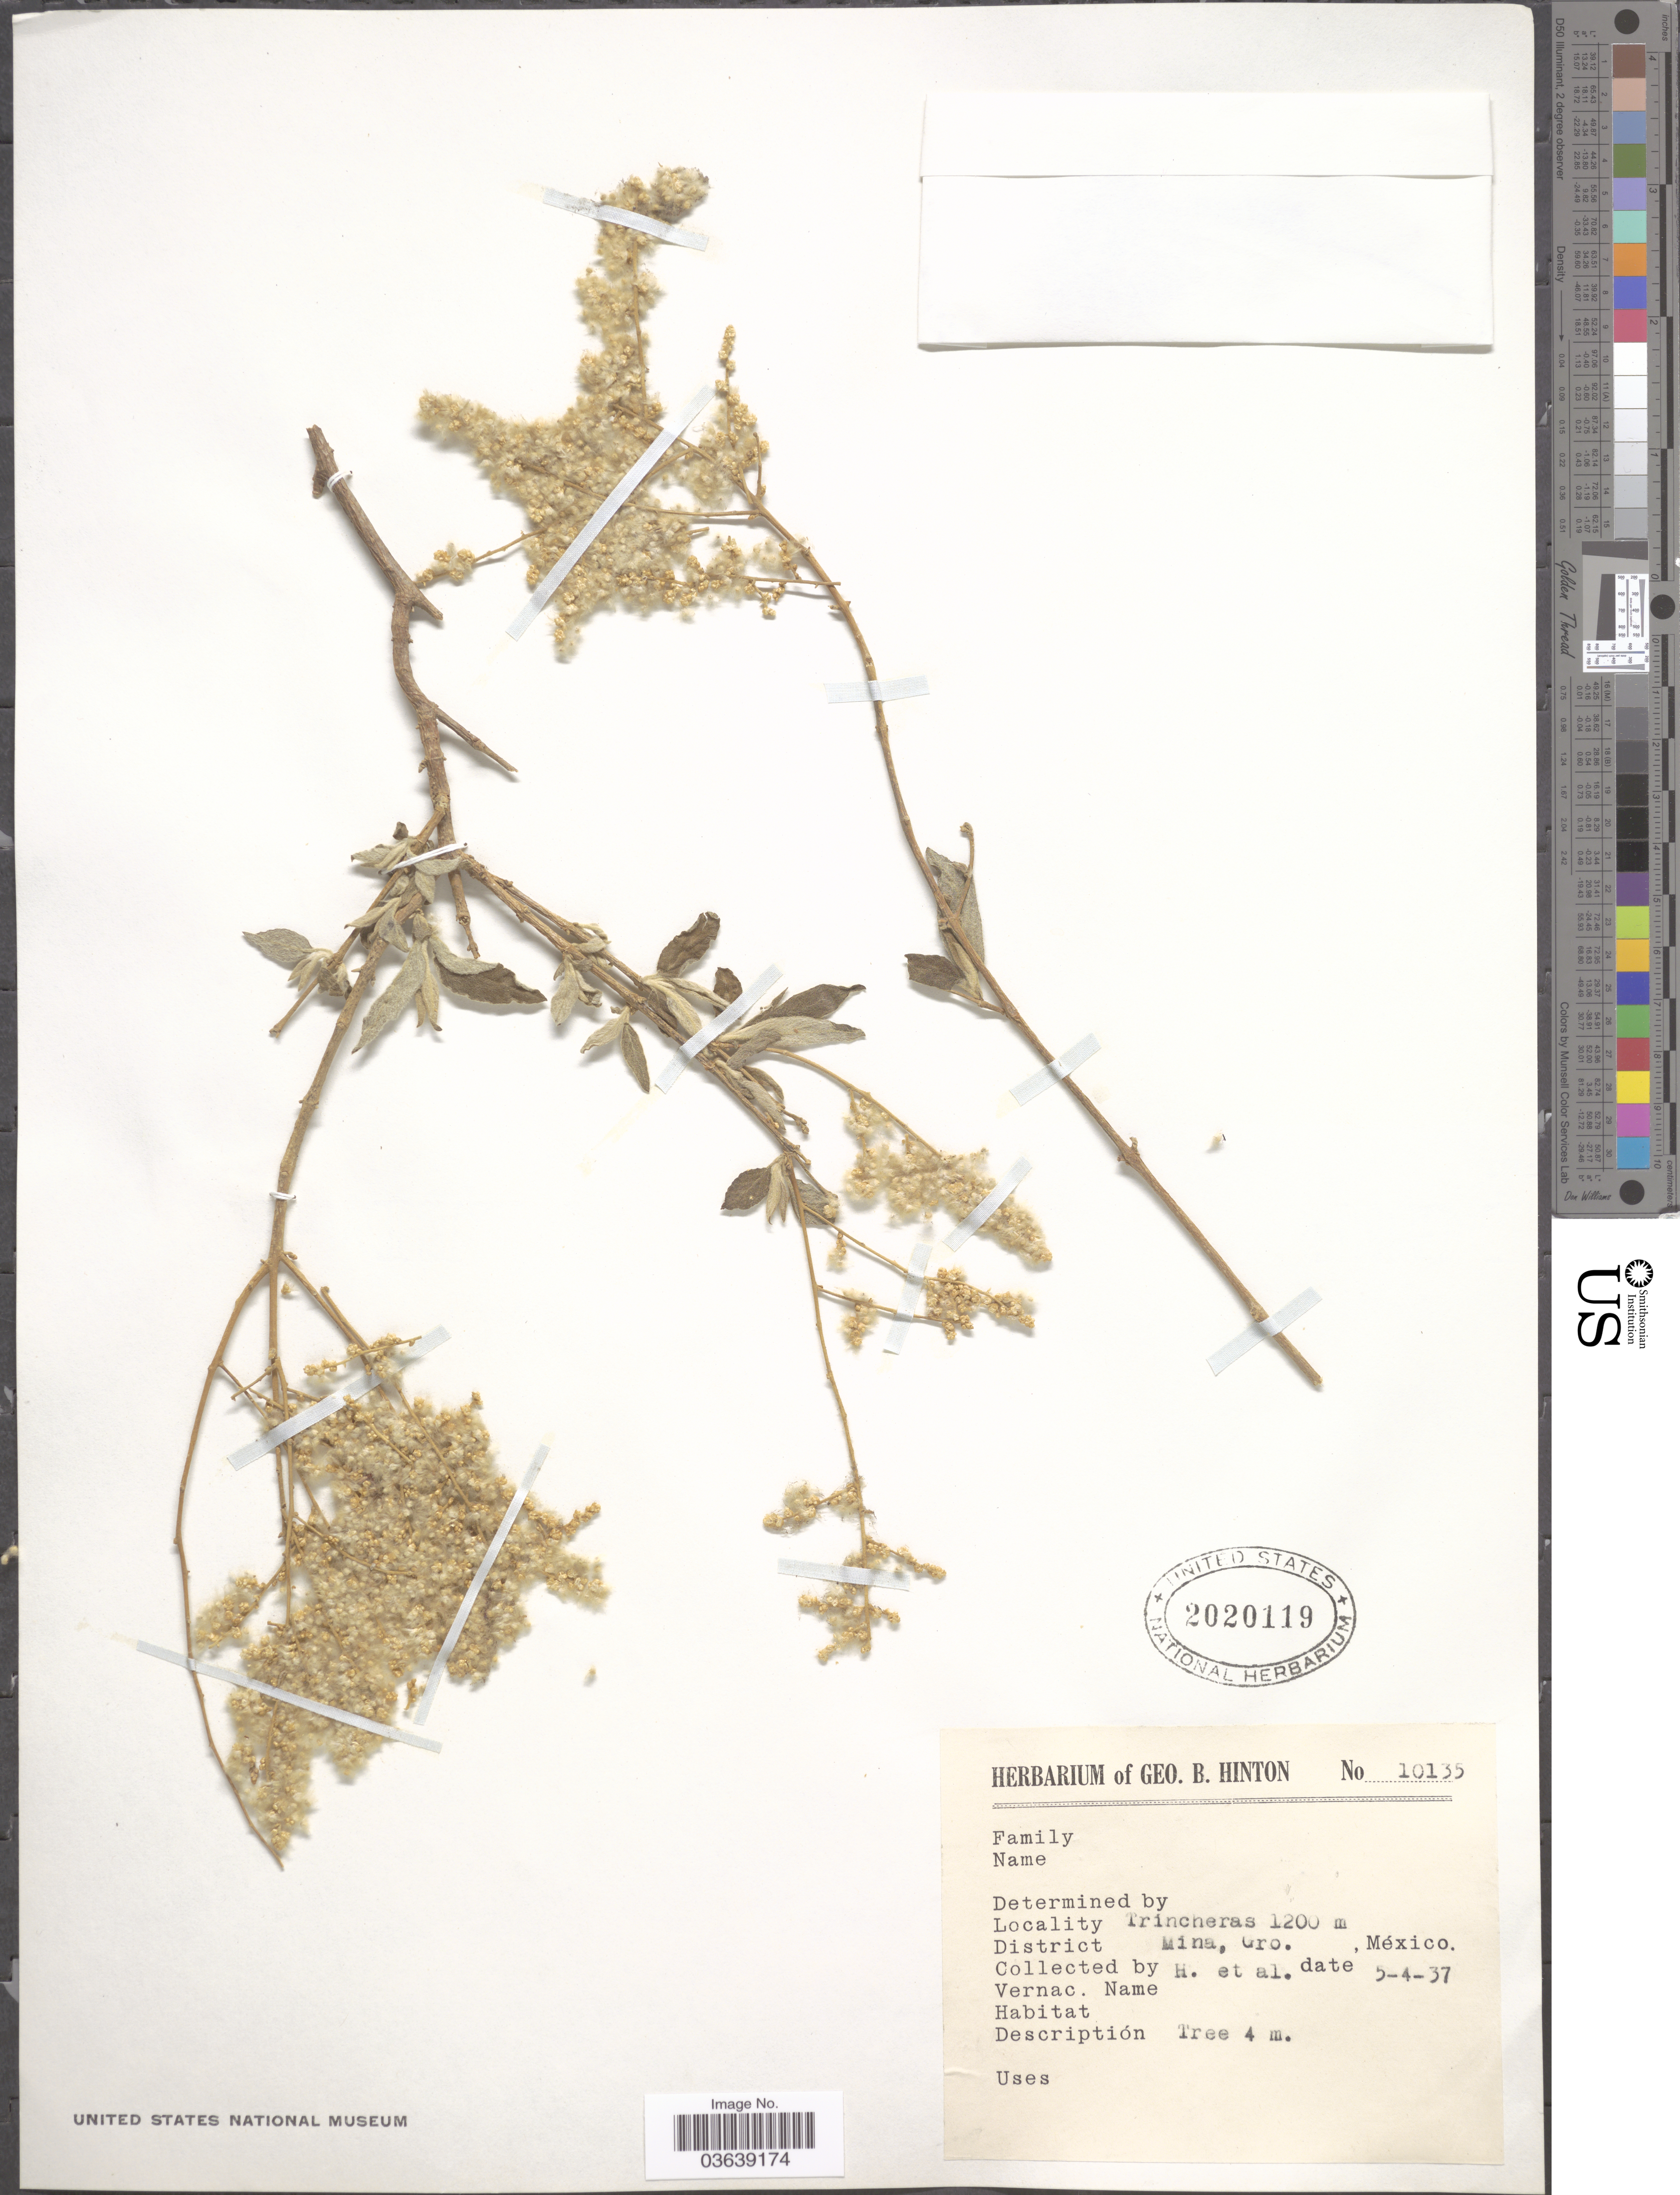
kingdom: Plantae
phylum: Tracheophyta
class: Magnoliopsida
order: Caryophyllales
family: Amaranthaceae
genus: Iresine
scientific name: Iresine sp.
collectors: G. B. Hinton & et al.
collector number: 10135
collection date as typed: Transcribed d/m/y: 5/4/37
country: Mexico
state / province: Guerrero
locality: Trincheras. District Mina.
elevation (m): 1200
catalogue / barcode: US 2020119